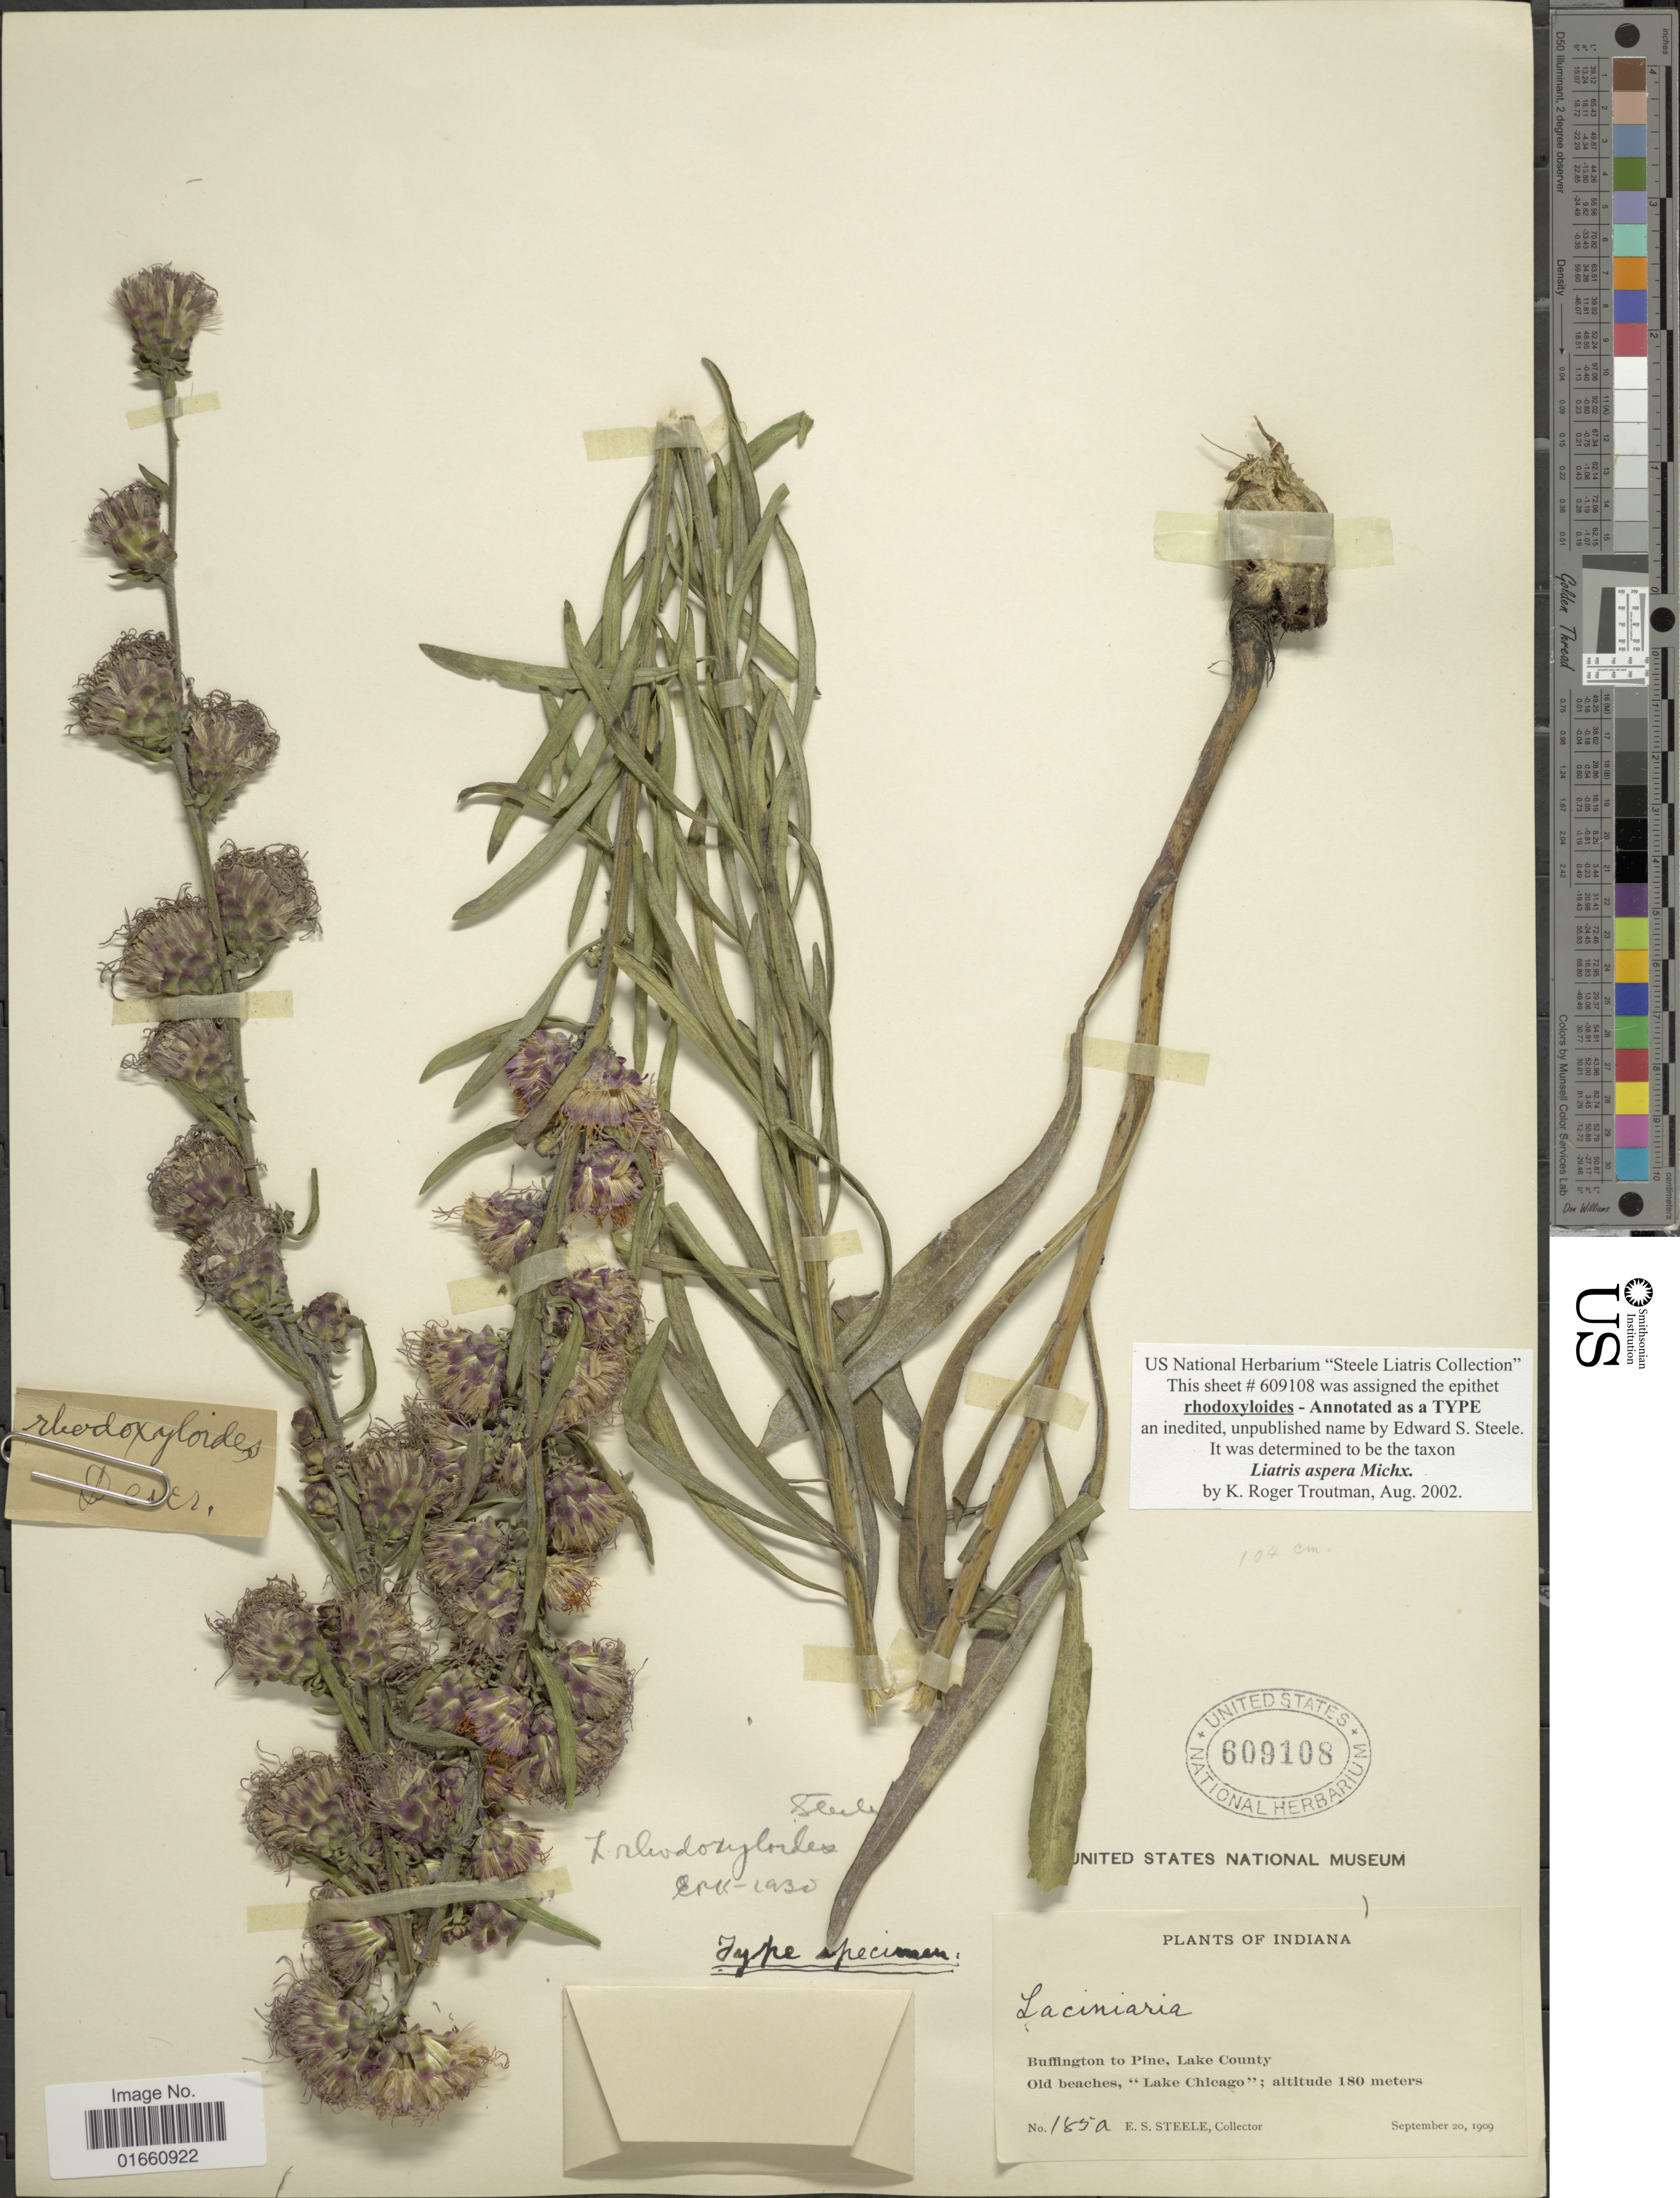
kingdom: Plantae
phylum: Tracheophyta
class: Magnoliopsida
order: Asterales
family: Asteraceae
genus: Liatris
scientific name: Liatris aspera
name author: Michx.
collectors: E. Steele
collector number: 185a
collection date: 1909-09-20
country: United States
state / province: Indiana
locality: Buffington to Pine, Lake County, Old beaches, "Lake Chicago"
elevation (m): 180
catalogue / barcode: US 609108